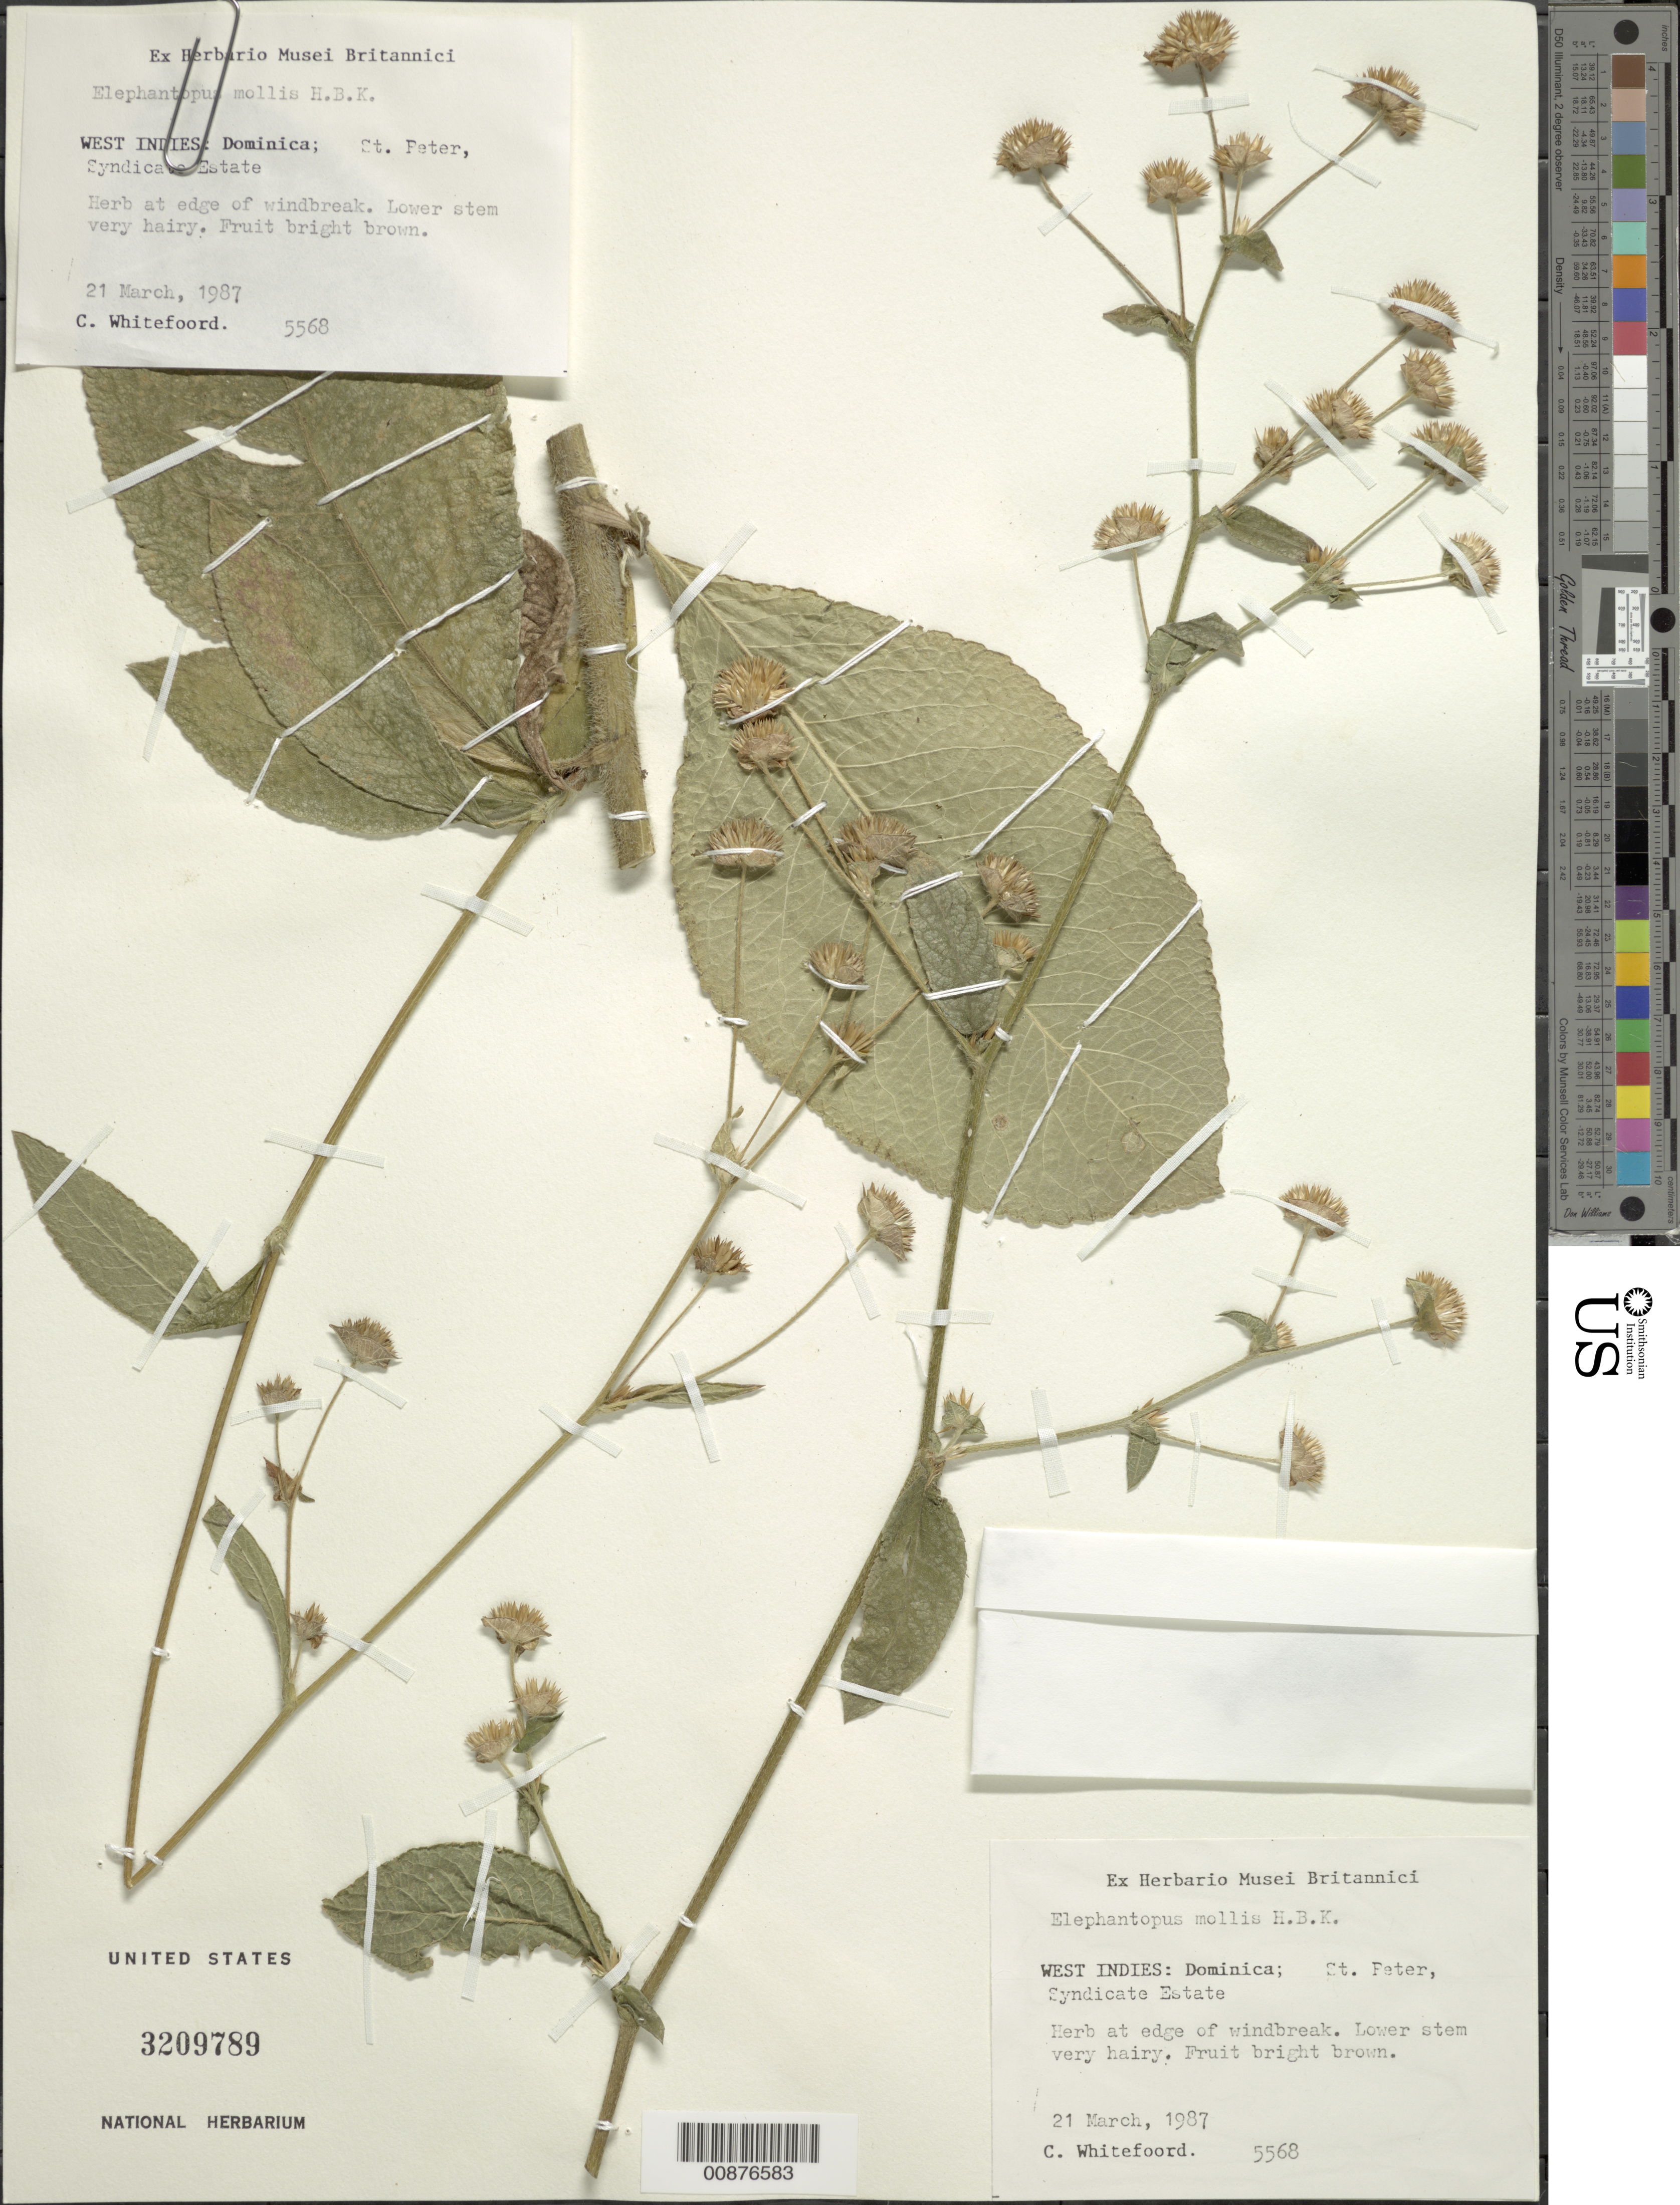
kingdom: Plantae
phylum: Tracheophyta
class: Magnoliopsida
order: Asterales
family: Asteraceae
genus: Elephantopus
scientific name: Elephantopus mollis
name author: Kunth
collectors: C. Whitefoord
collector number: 5568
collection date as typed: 21 Mar 1987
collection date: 1987-03-21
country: Dominica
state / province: St. Peter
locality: Syndicate Estate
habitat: At edge of windbreak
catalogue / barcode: US 3209789